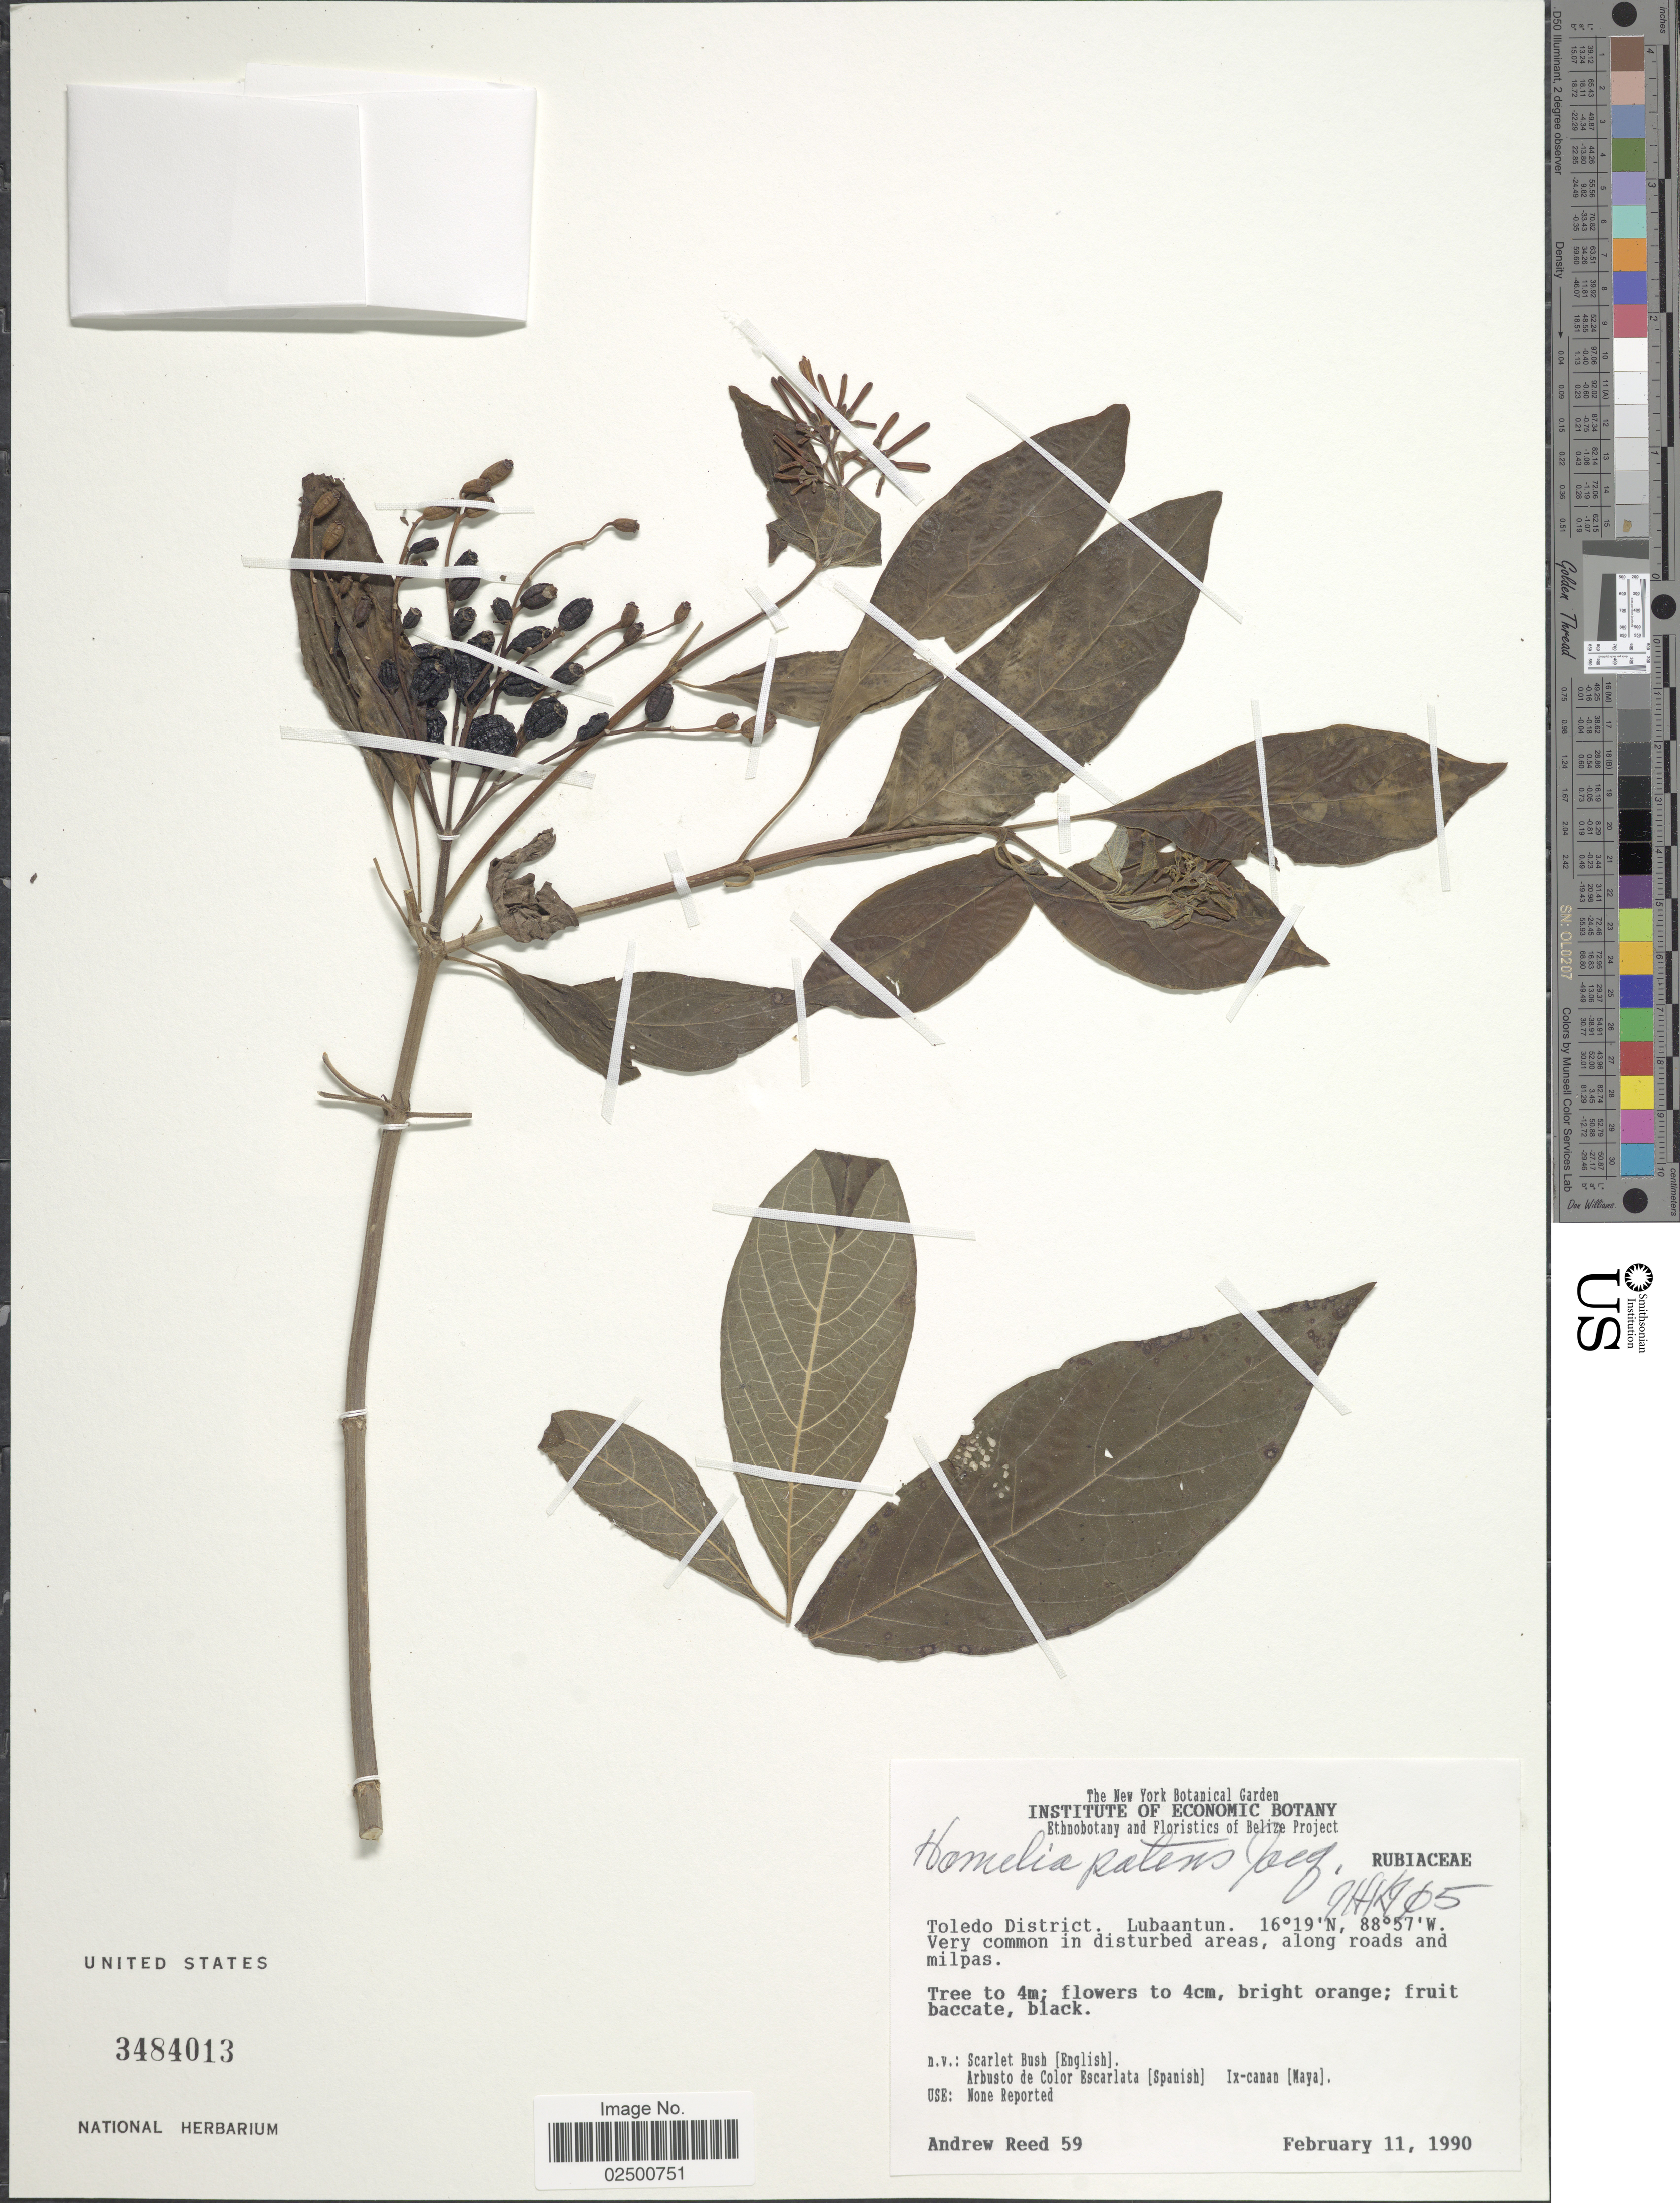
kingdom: Plantae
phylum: Tracheophyta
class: Magnoliopsida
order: Gentianales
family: Rubiaceae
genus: Hamelia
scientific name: Hamelia patens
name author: Jacq.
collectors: A. Reed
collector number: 59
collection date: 1990-02-11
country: Belize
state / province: Toledo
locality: Toledo District. Lubaantun. Along roads and milpas.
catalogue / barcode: US 3484013